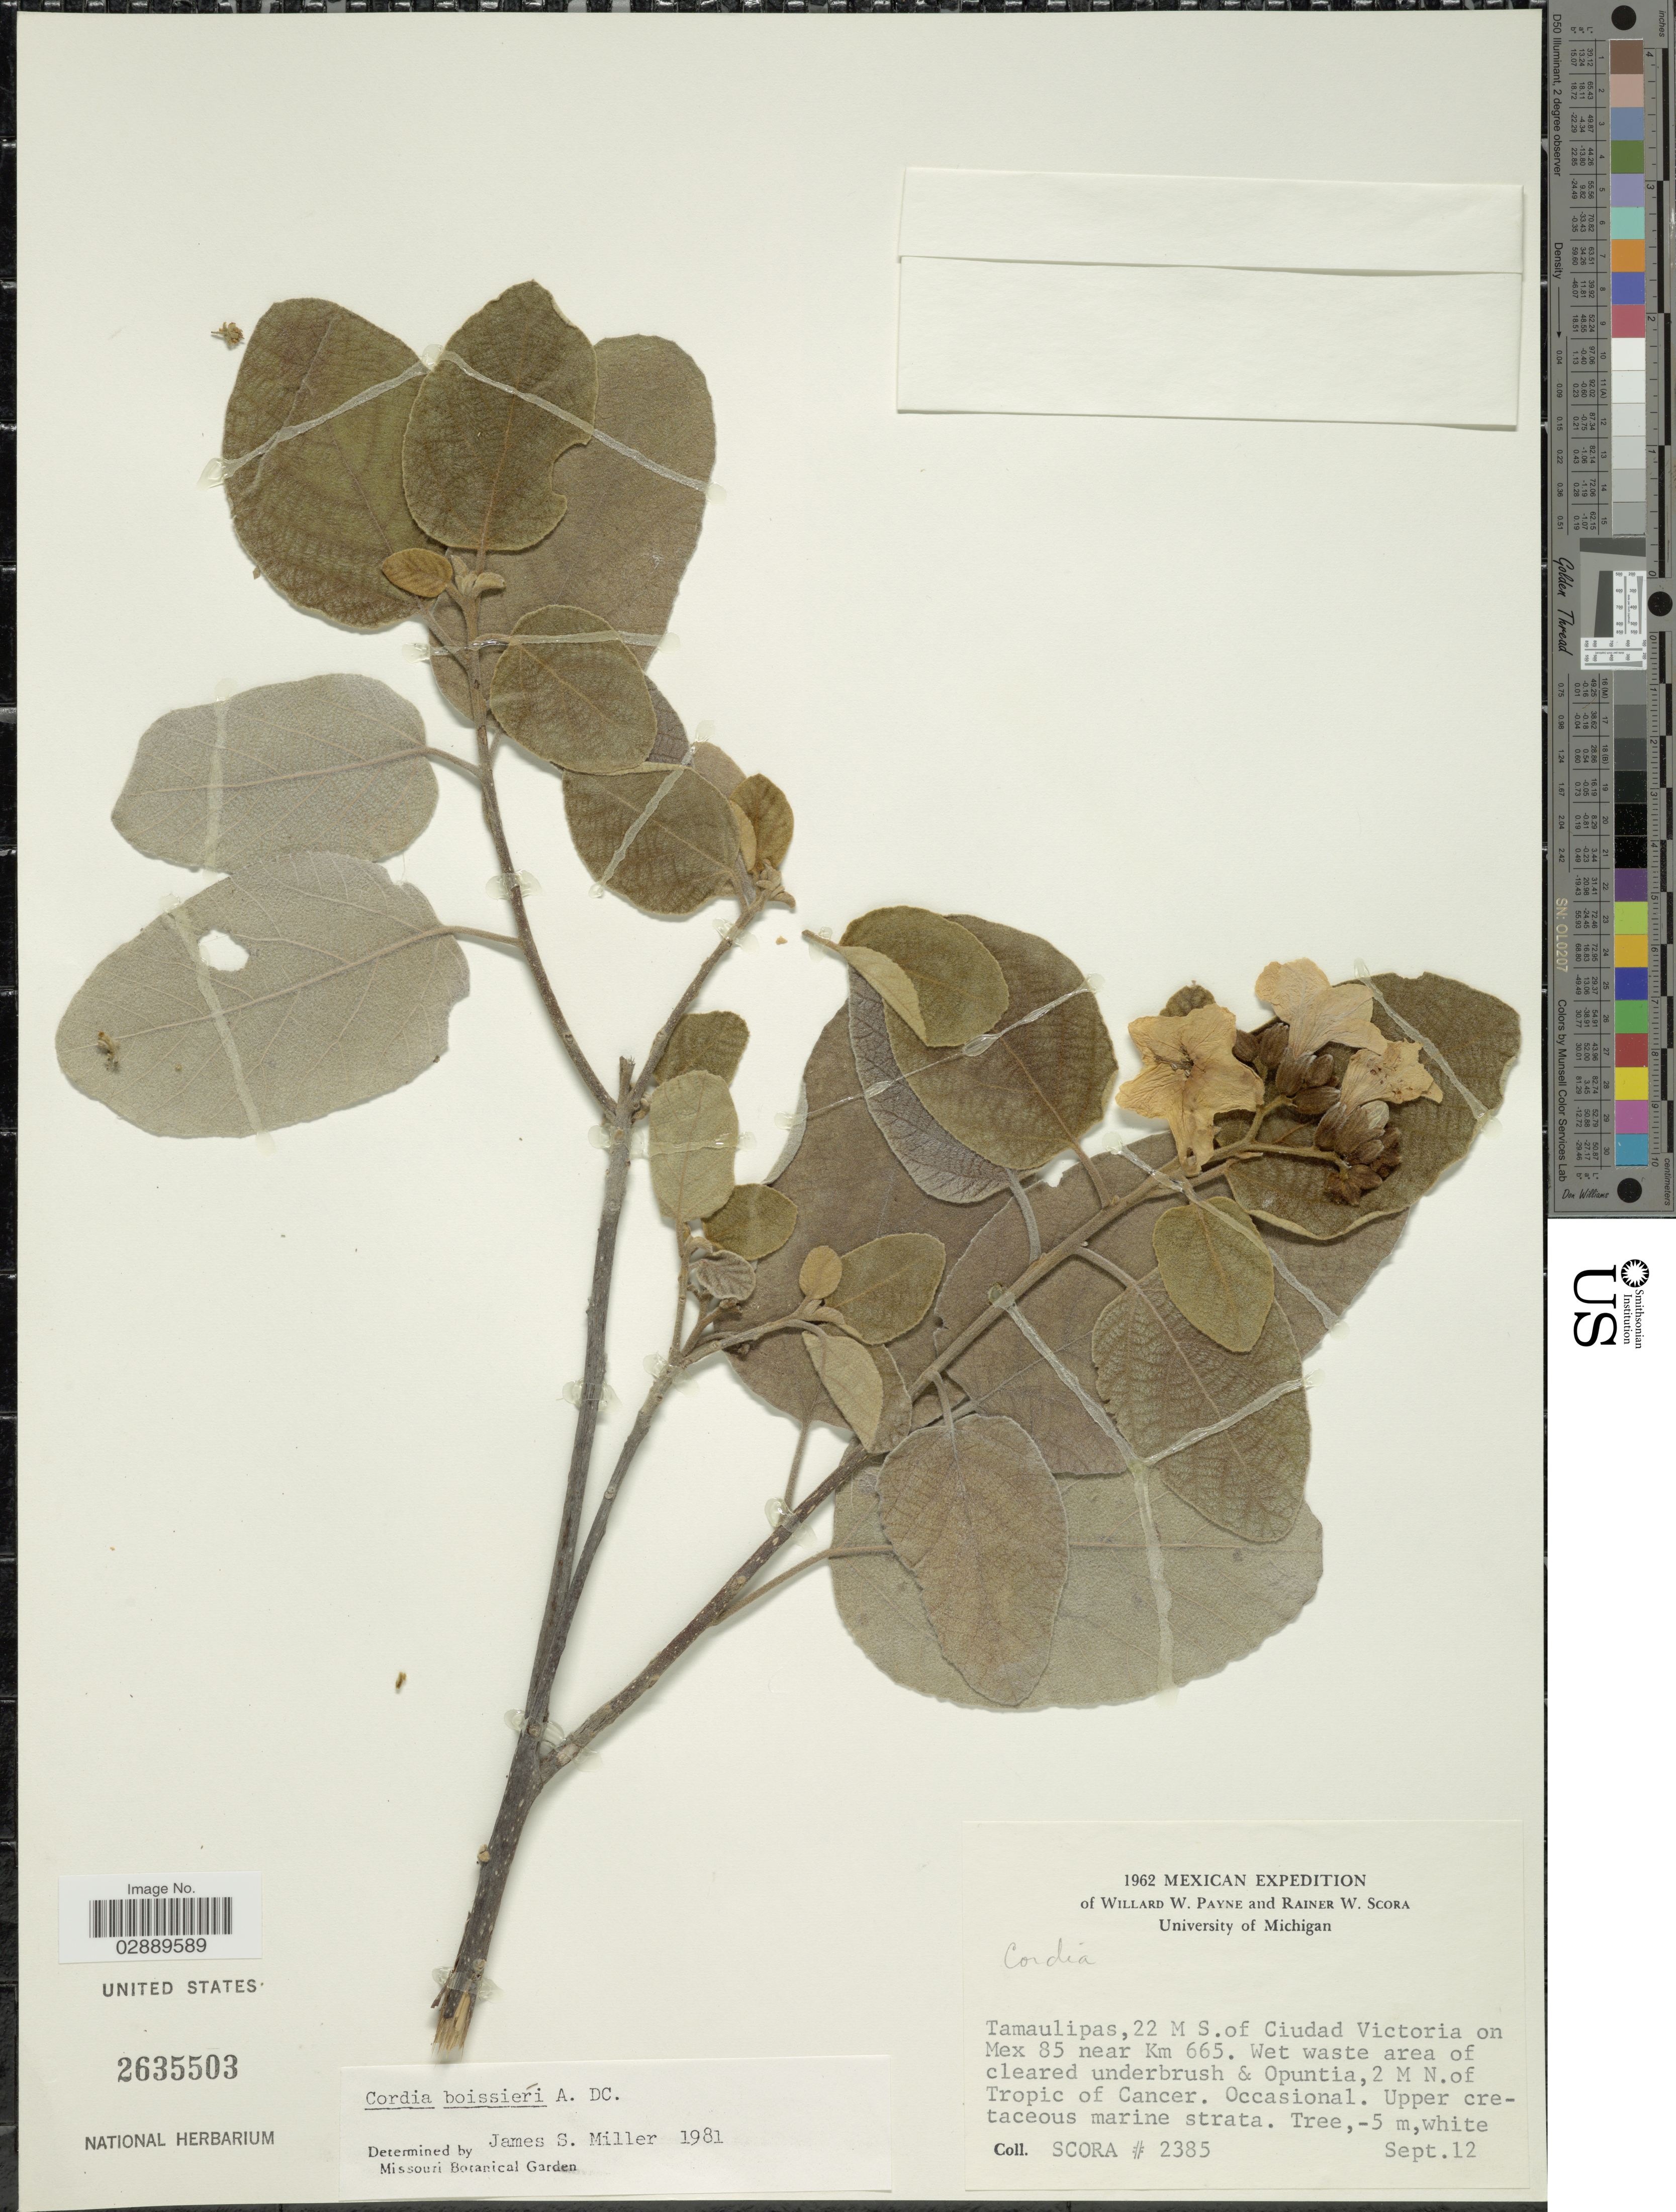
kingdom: Plantae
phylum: Tracheophyta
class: Magnoliopsida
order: Boraginales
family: Cordiaceae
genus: Cordia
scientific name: Cordia boissieri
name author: A. DC.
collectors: W. Payne & R. Scora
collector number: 2385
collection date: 1962-09-12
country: Mexico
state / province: Tamaulipas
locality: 22 M S. of Ciudad Victoria on Mex 85 near Km 665. Wet waste area of cleared underbrush & Opuntia, 2 M N.of Tropic of Cancer.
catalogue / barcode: US 2635503